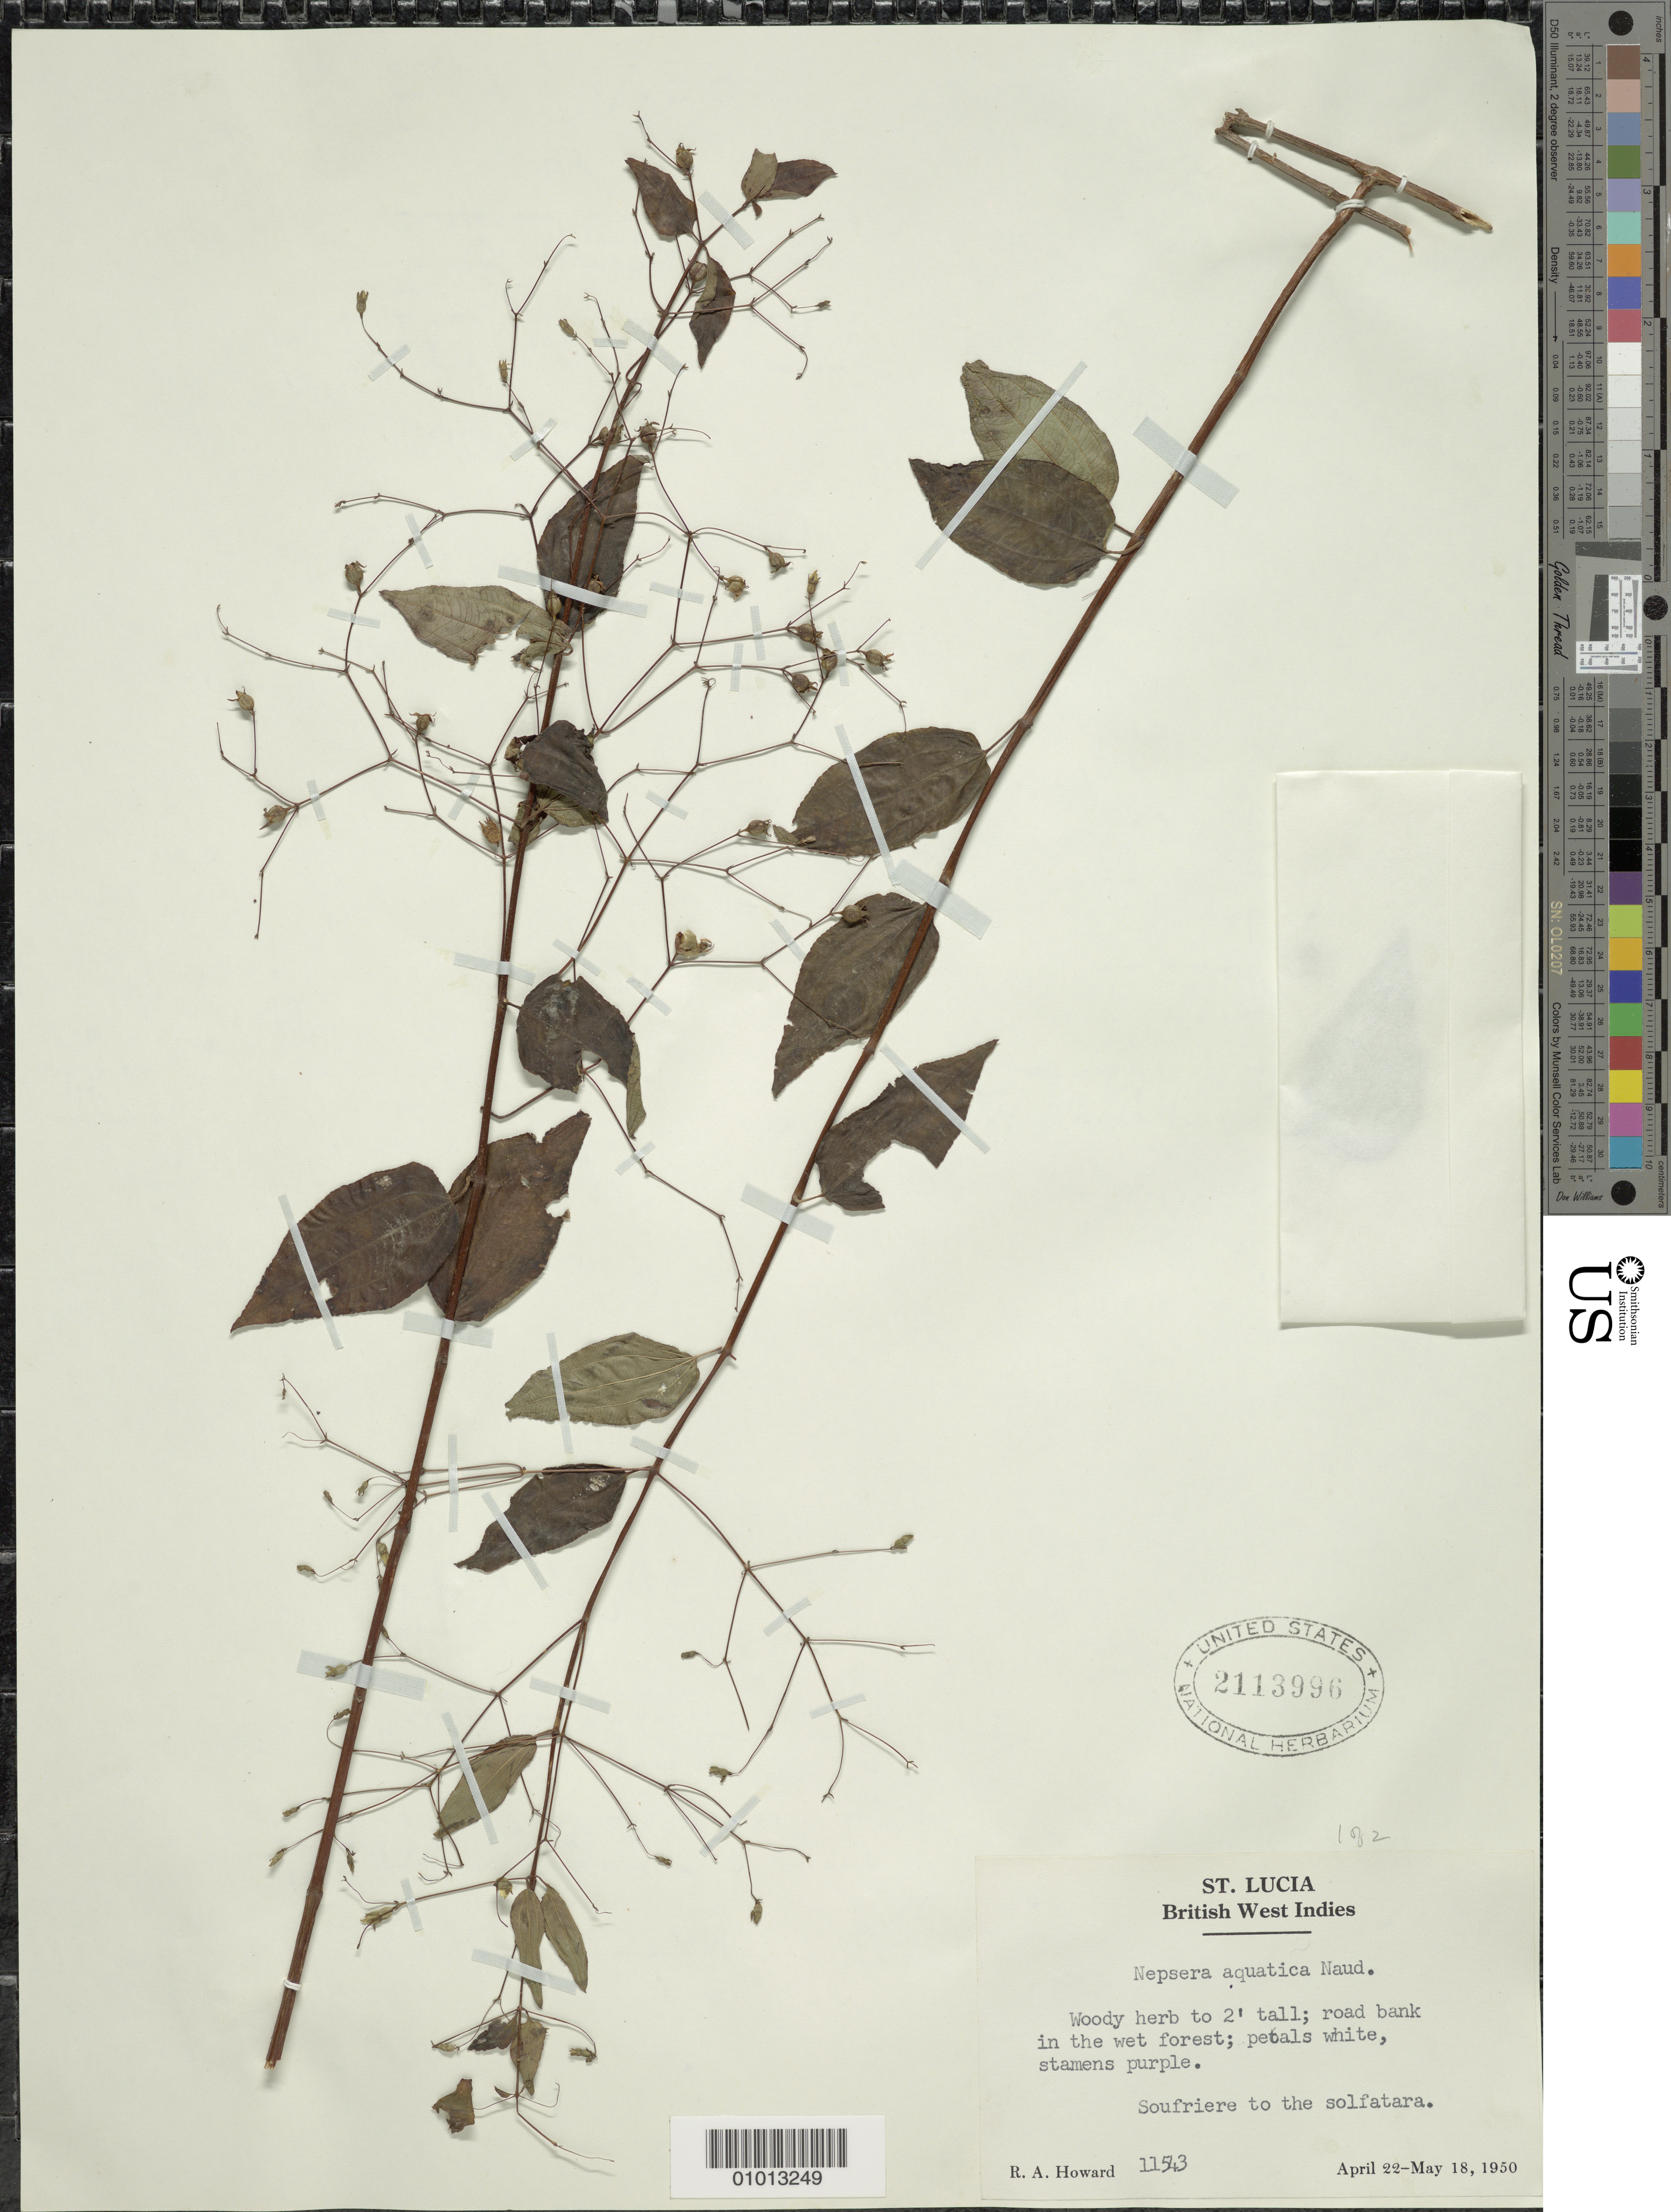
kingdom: Plantae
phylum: Tracheophyta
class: Magnoliopsida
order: Myrtales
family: Melastomataceae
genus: Nepsera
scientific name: Nepsera aquatica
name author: (Aubl.) Naudin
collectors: R. A. Howard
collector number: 11543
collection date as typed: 22 Apr 1950 to 18 May 1922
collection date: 1922-05-18/1950-04-22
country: St. Lucia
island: St. Lucia I.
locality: Soufriere to the solfatara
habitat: Road bank in wet forest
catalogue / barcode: US 2113996